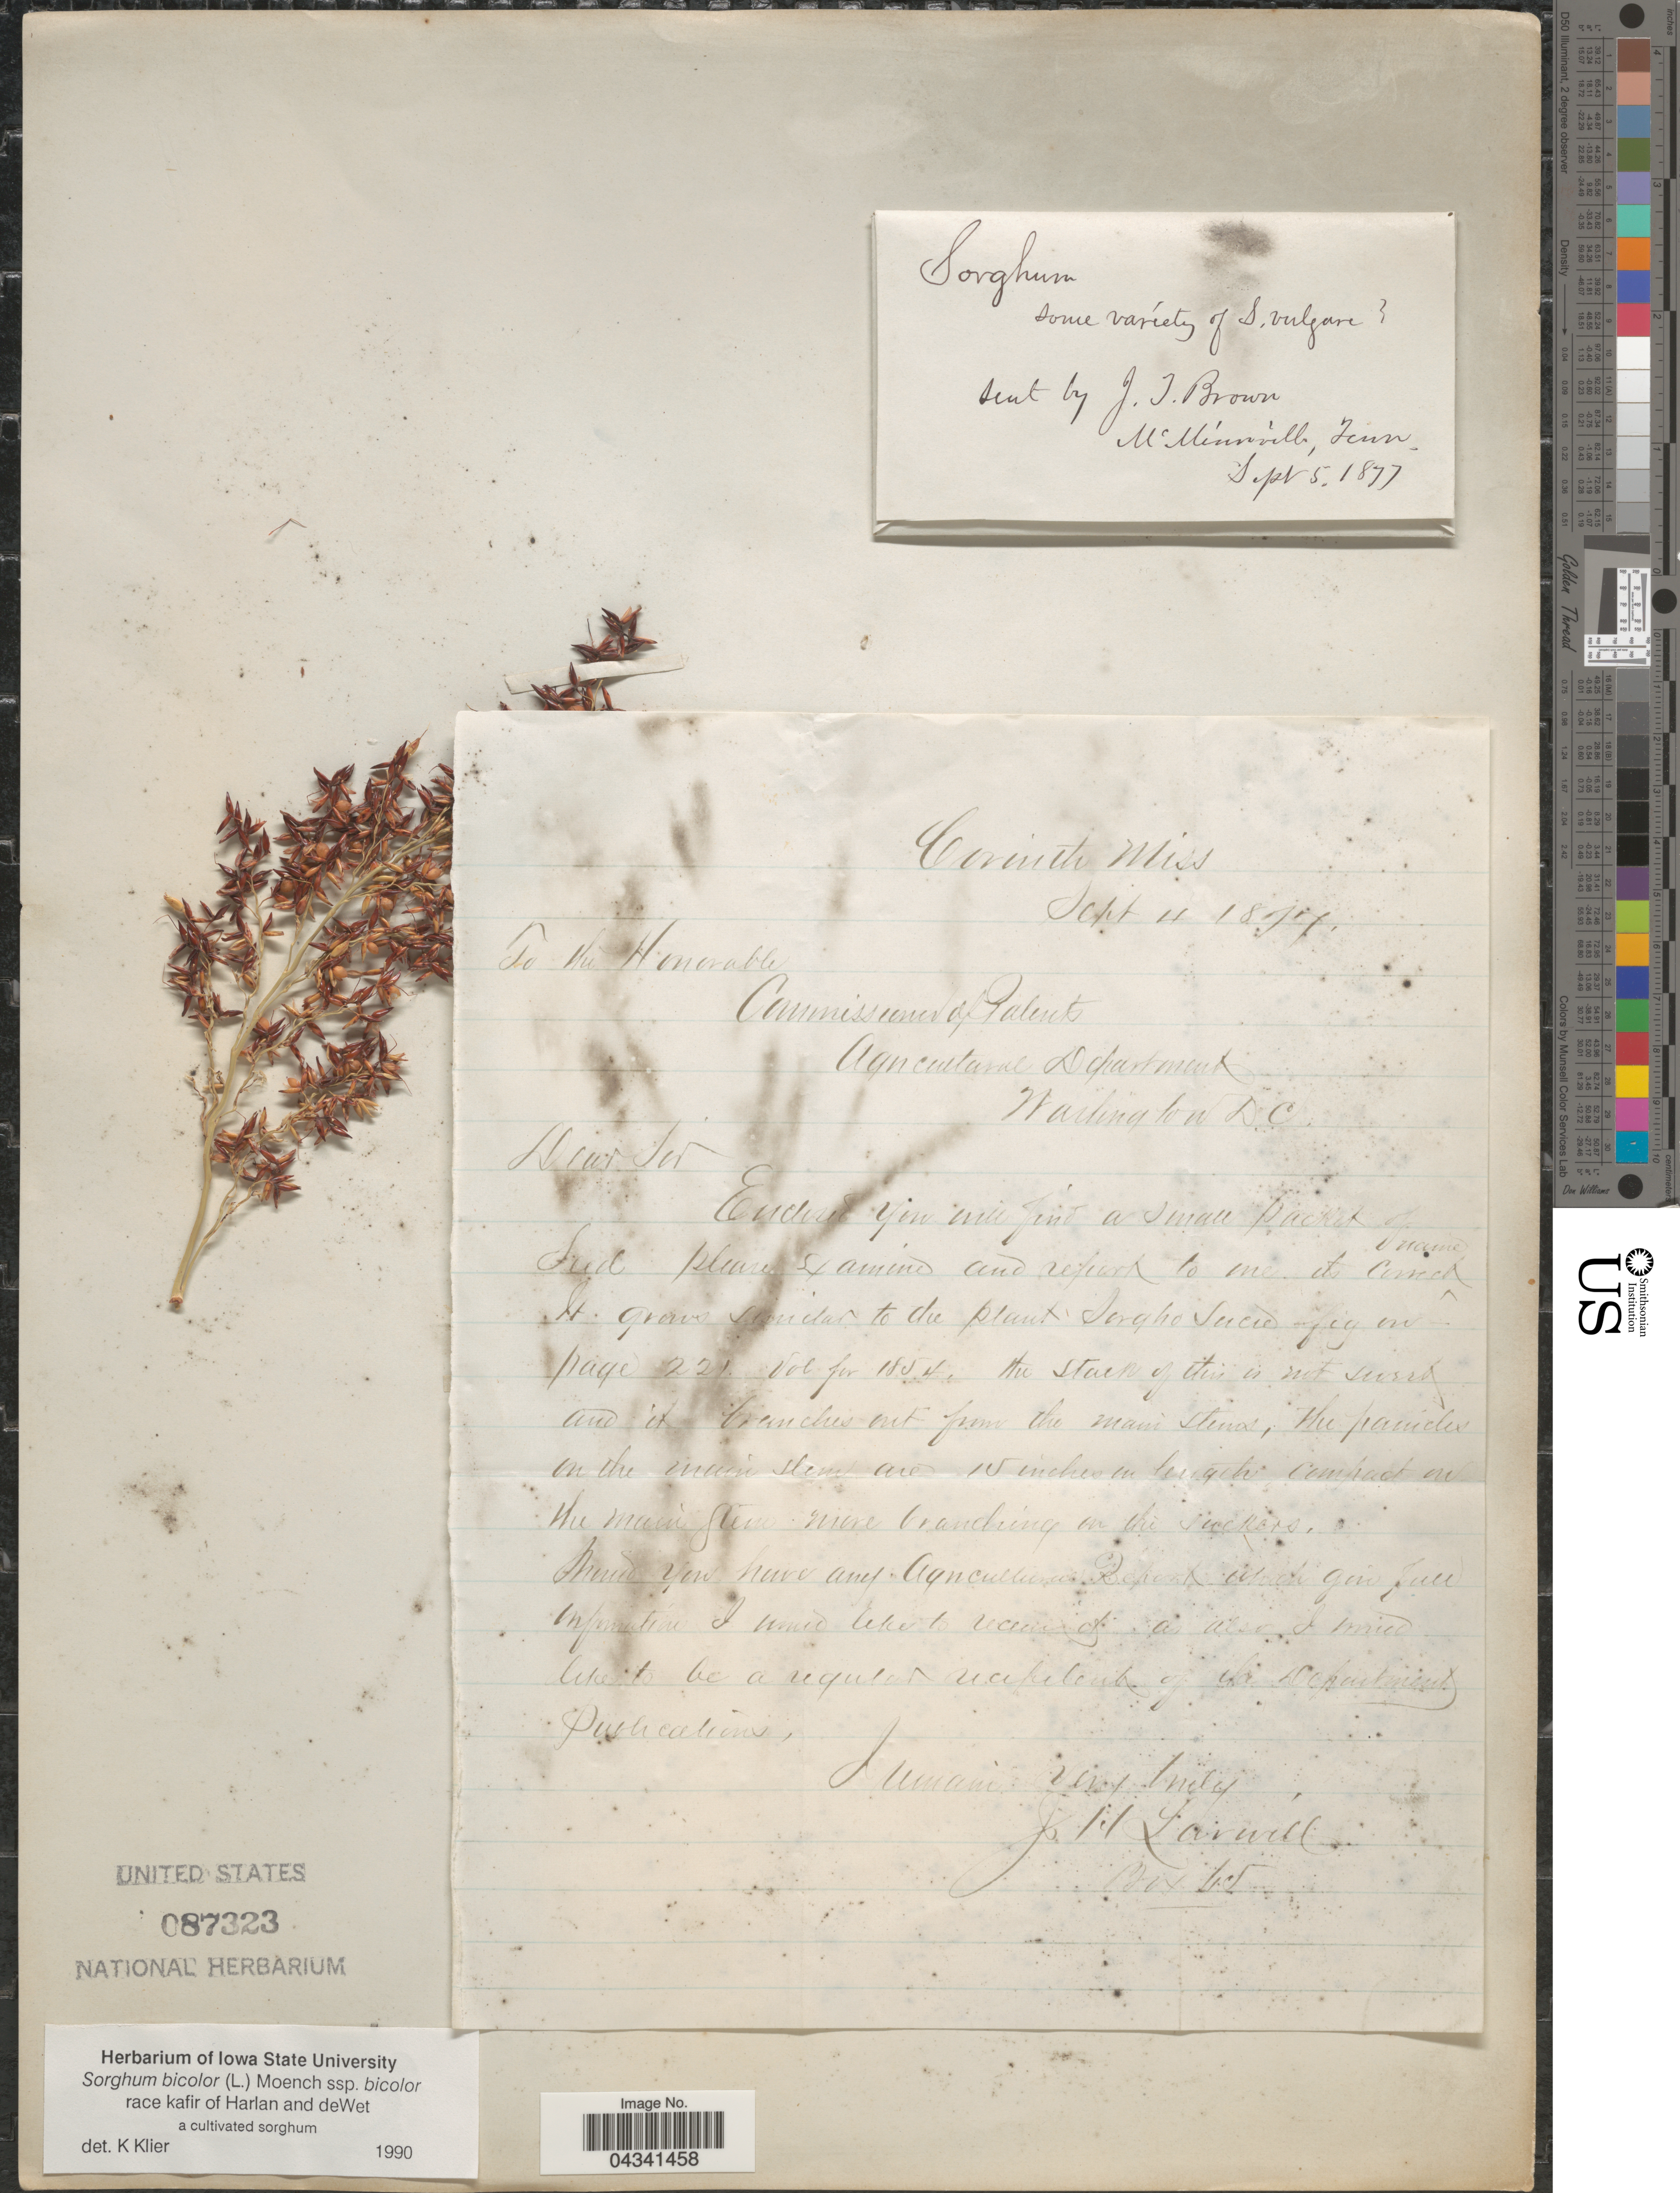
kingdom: Plantae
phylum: Tracheophyta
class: Liliopsida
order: Poales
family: Poaceae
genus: Sorghum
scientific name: Sorghum bicolor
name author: (L.) Moench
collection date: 1877-09-05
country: United States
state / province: Tennessee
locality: McMinnville.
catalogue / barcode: US 87323